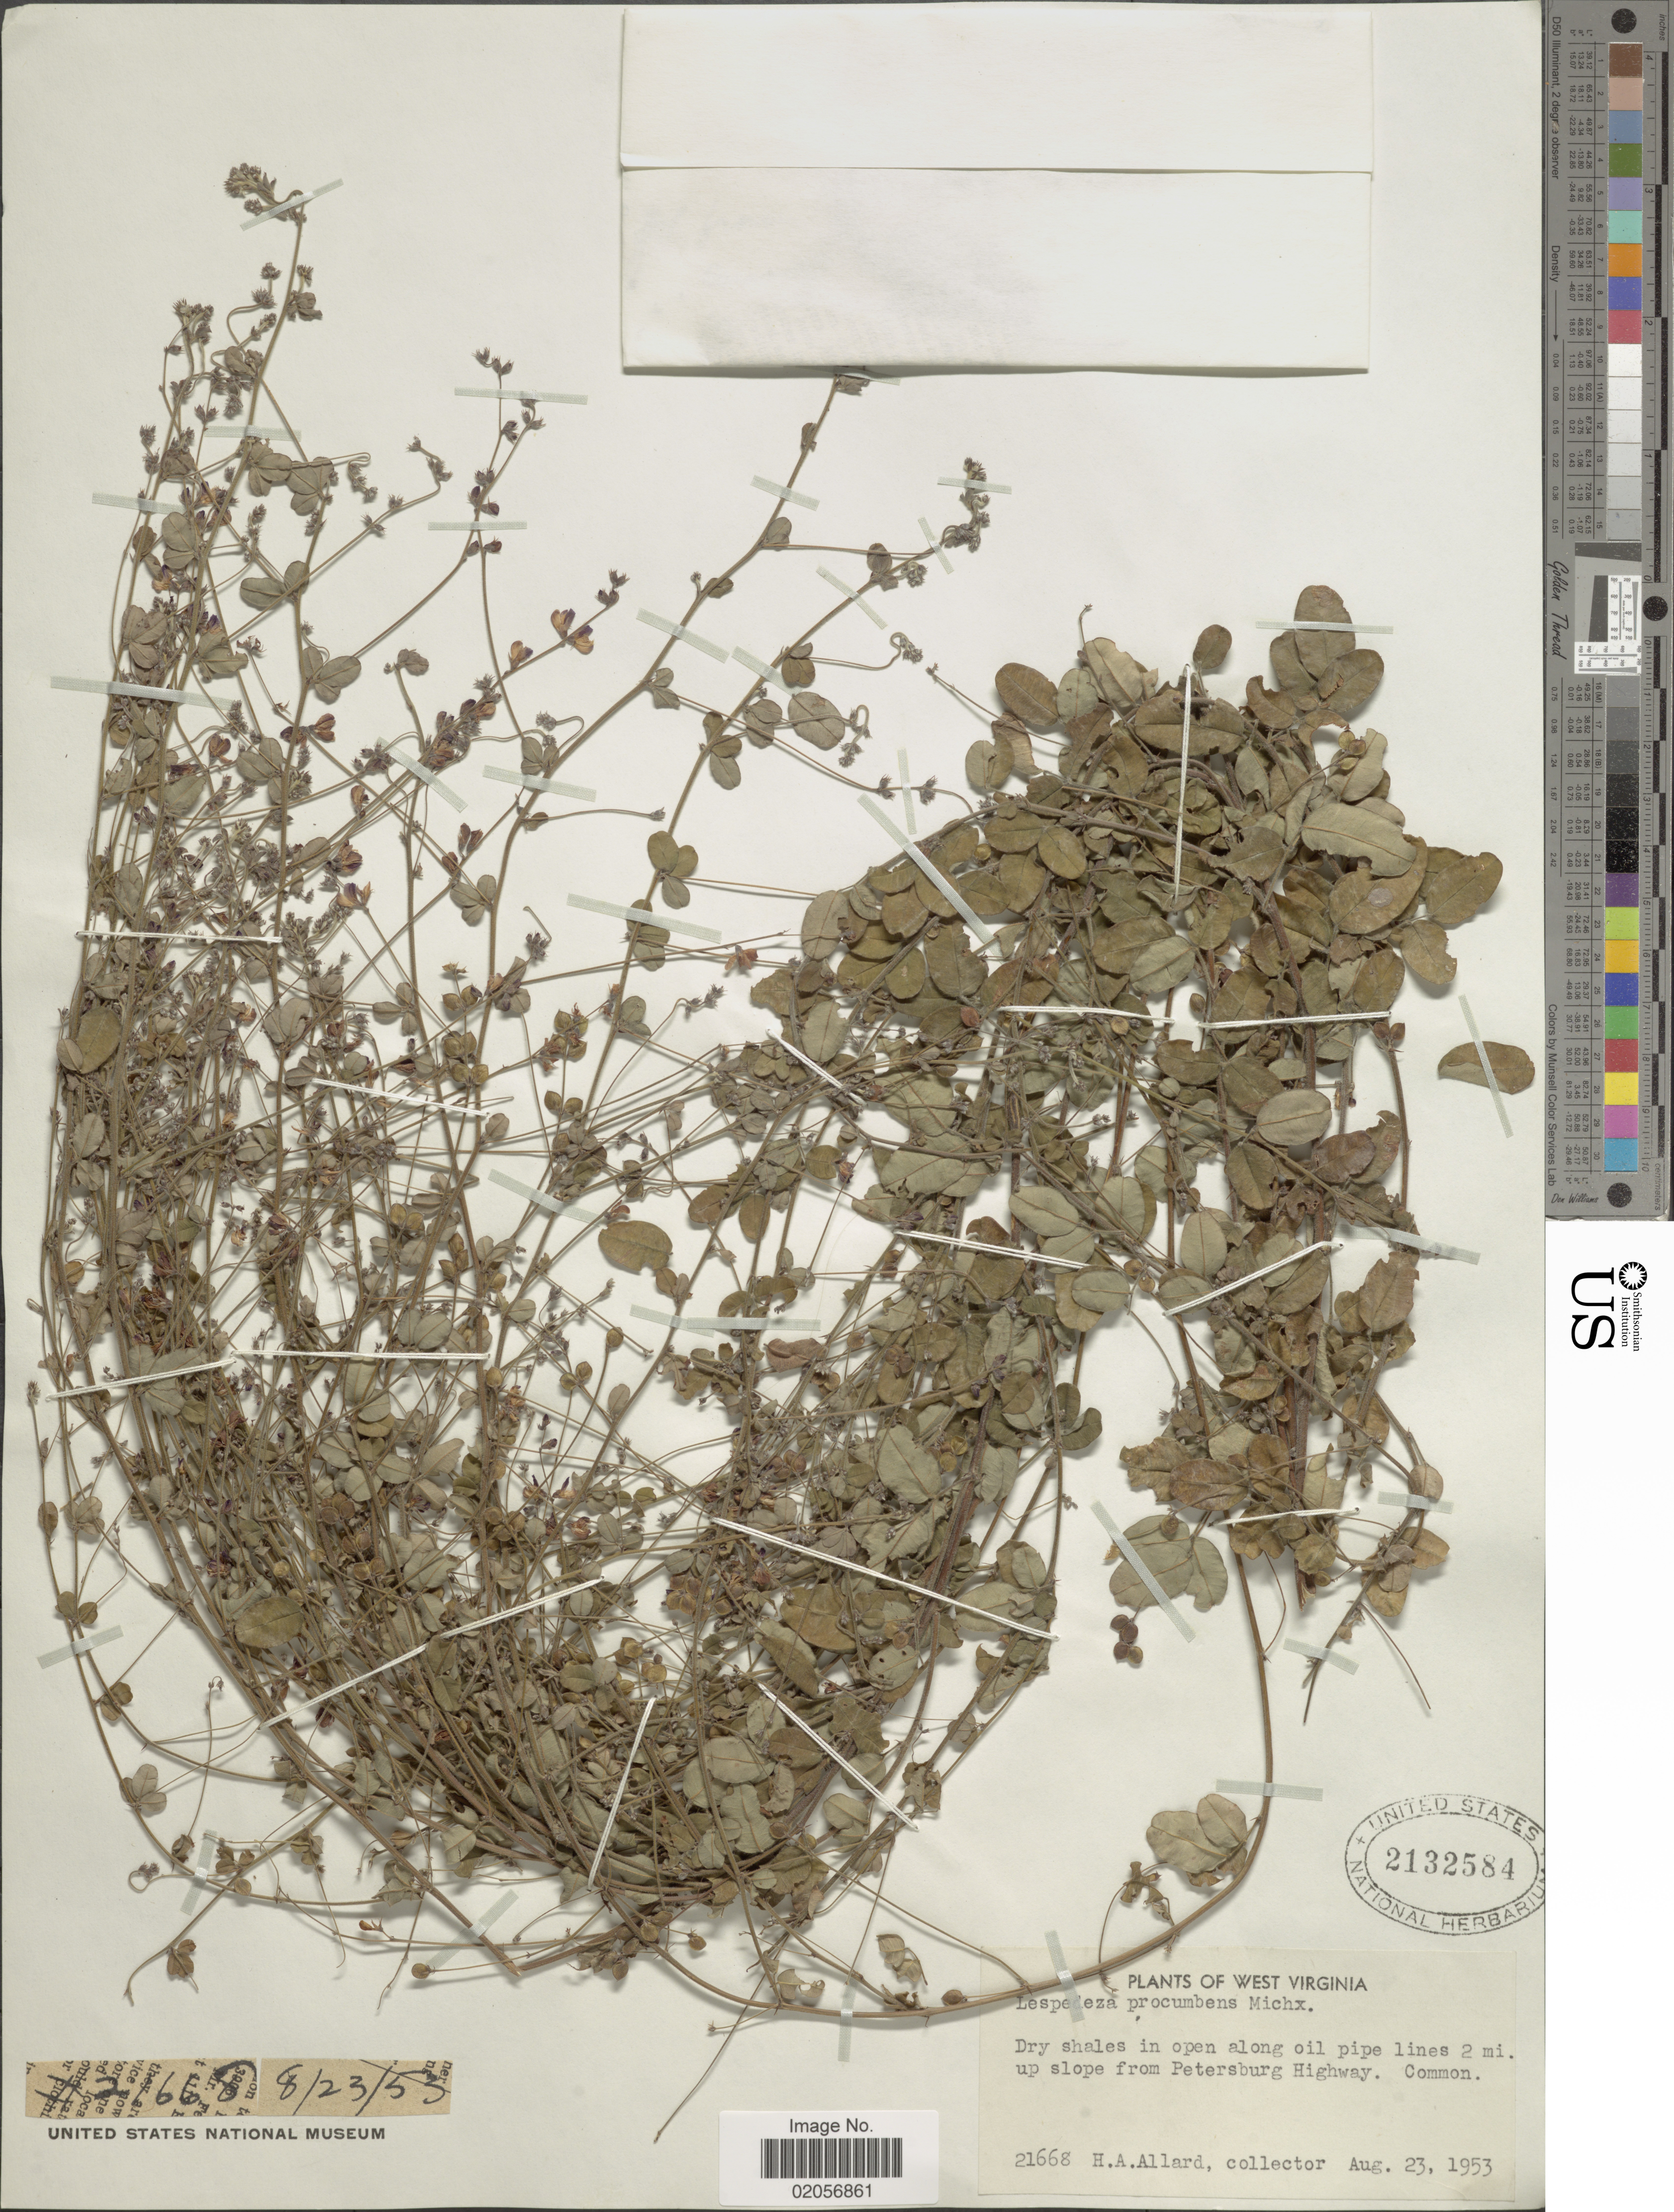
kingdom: Plantae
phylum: Tracheophyta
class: Magnoliopsida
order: Fabales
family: Fabaceae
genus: Lespedeza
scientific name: Lespedeza procumbens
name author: Michx.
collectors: H. A. Allard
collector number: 21668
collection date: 1953-08-23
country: United States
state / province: West Virginia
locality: Dry shades in open along oil pipe lines 2 mi. up slope from Petersburg Highway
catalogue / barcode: US 2132584